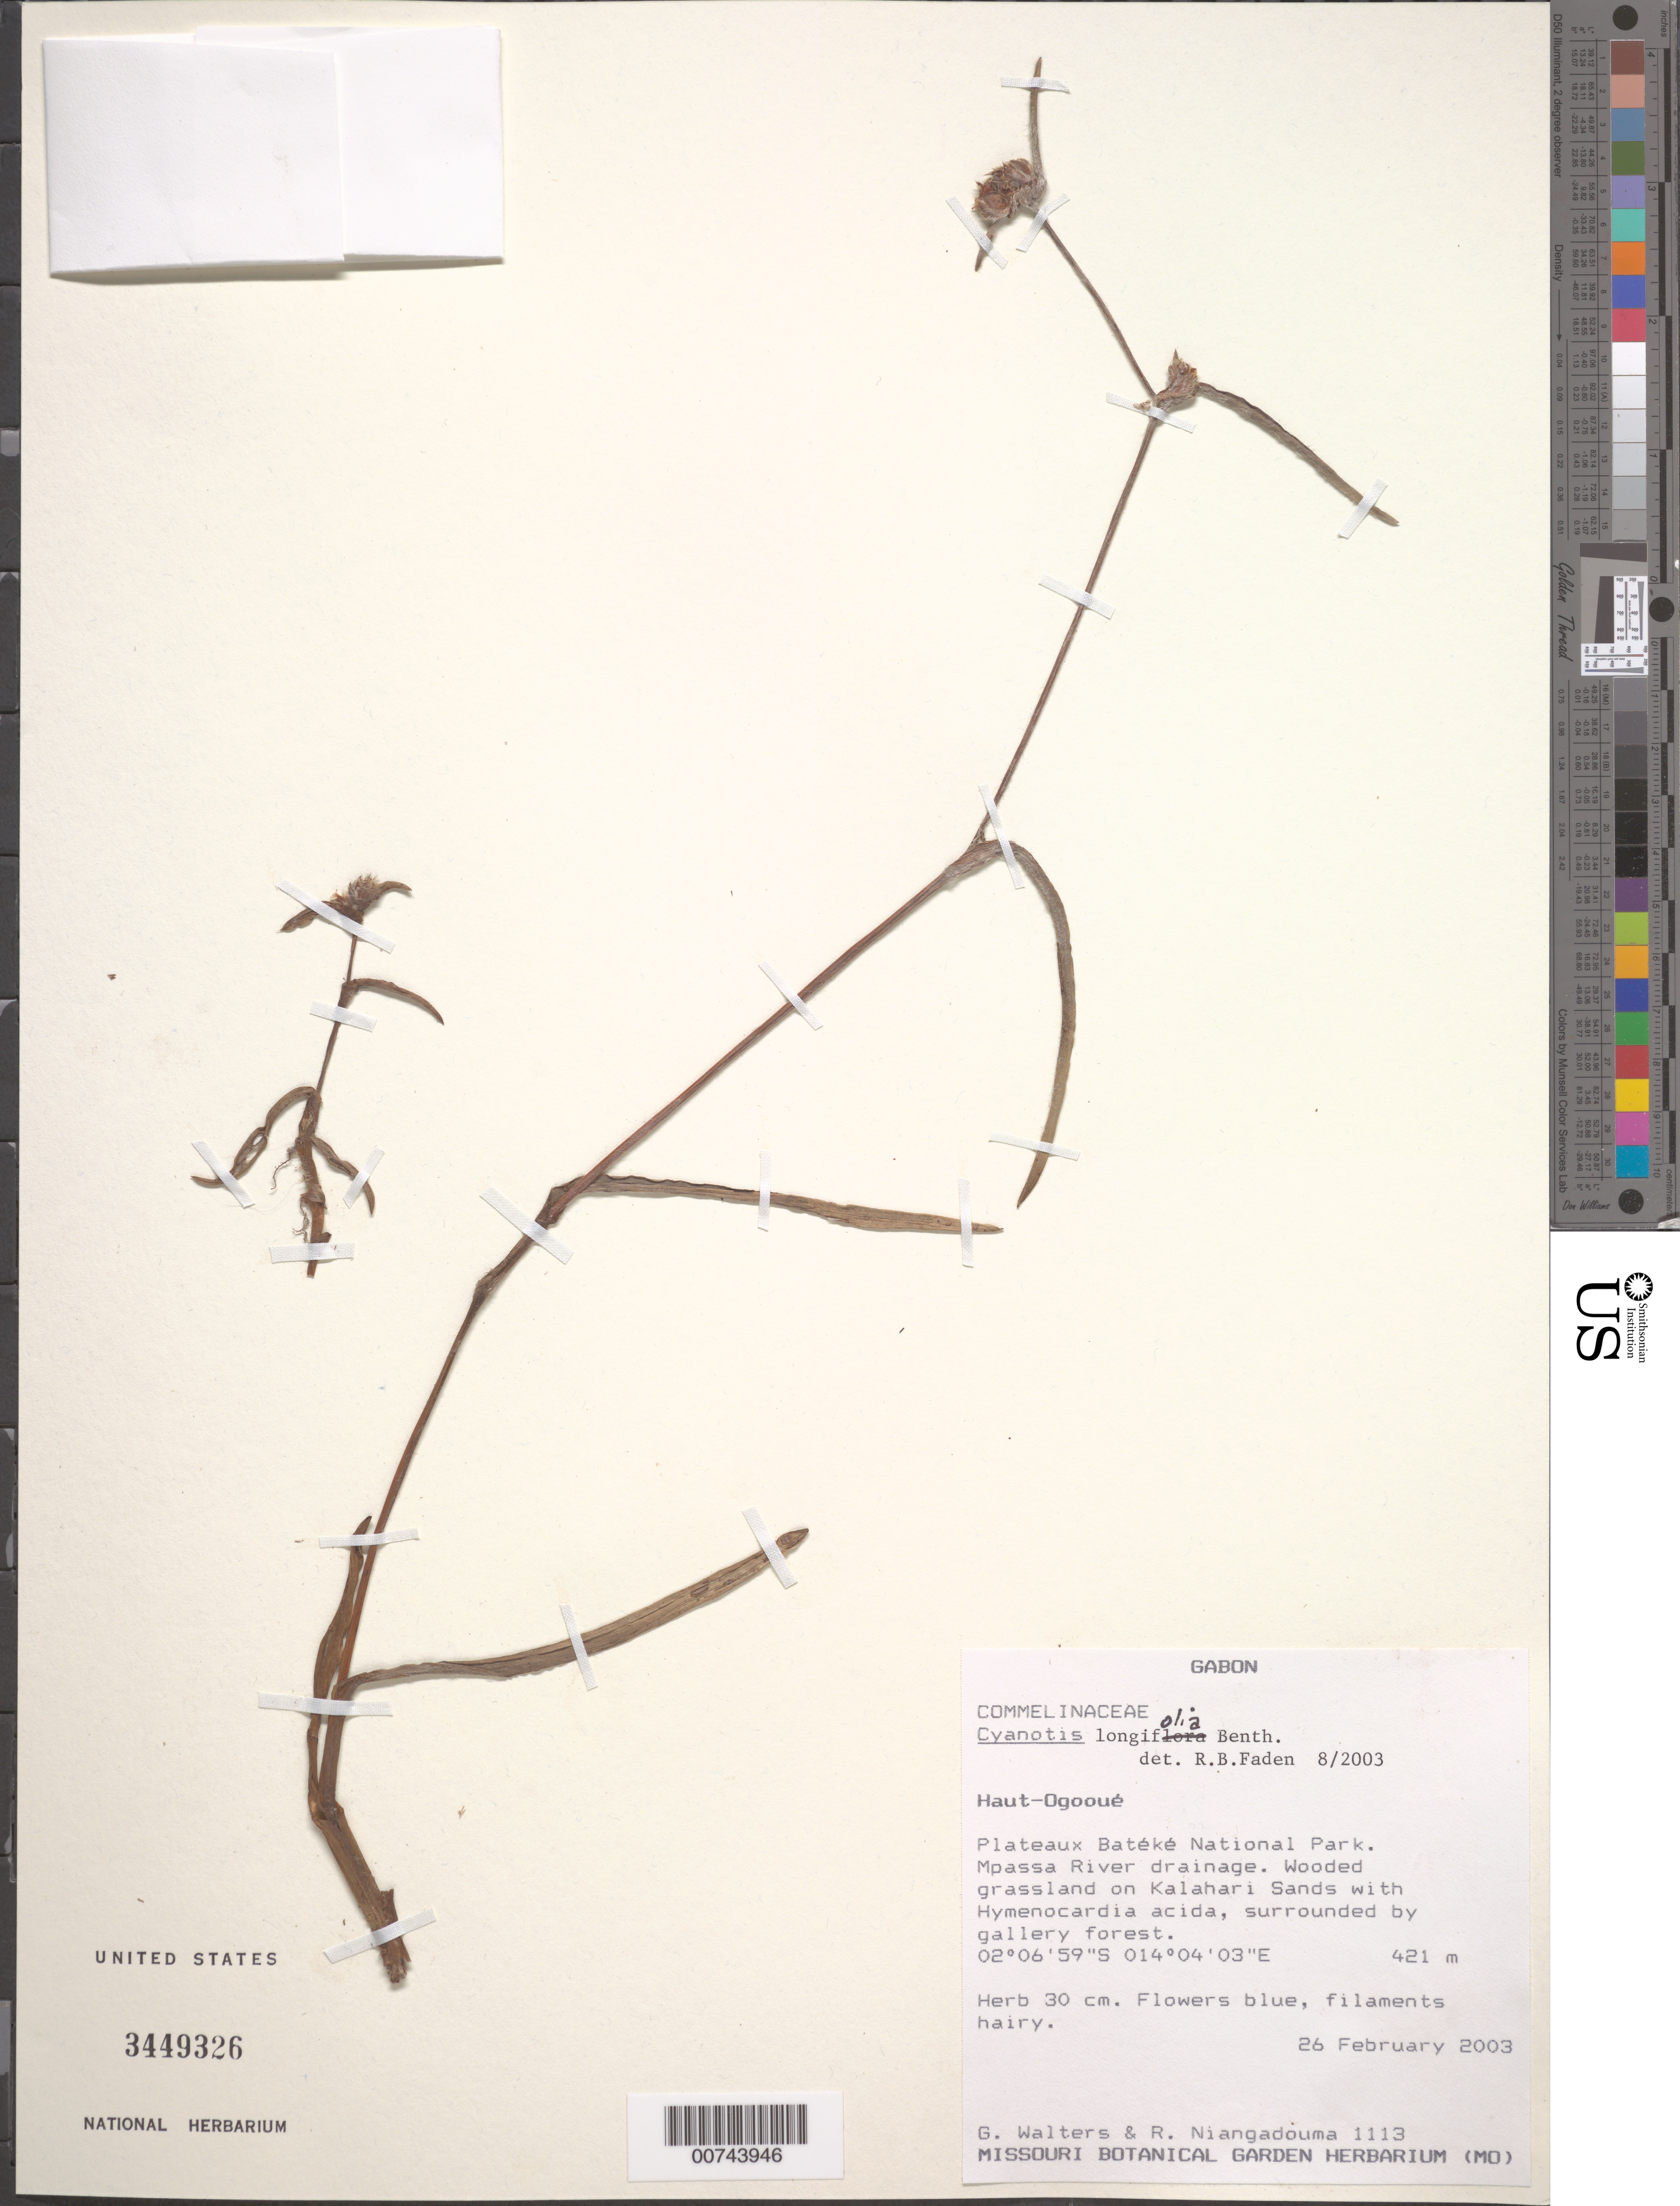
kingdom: Plantae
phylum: Tracheophyta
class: Liliopsida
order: Commelinales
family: Commelinaceae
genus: Cyanotis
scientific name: Cyanotis longifolia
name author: Benth.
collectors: G. Walters & R. Niangadouma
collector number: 1113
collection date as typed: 26 Feb 2003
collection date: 2003-02-26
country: Gabon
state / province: Haut-Ogooue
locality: Plateaux Bateke National Park, Mpassa River drainage.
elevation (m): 421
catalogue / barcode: US 3449326